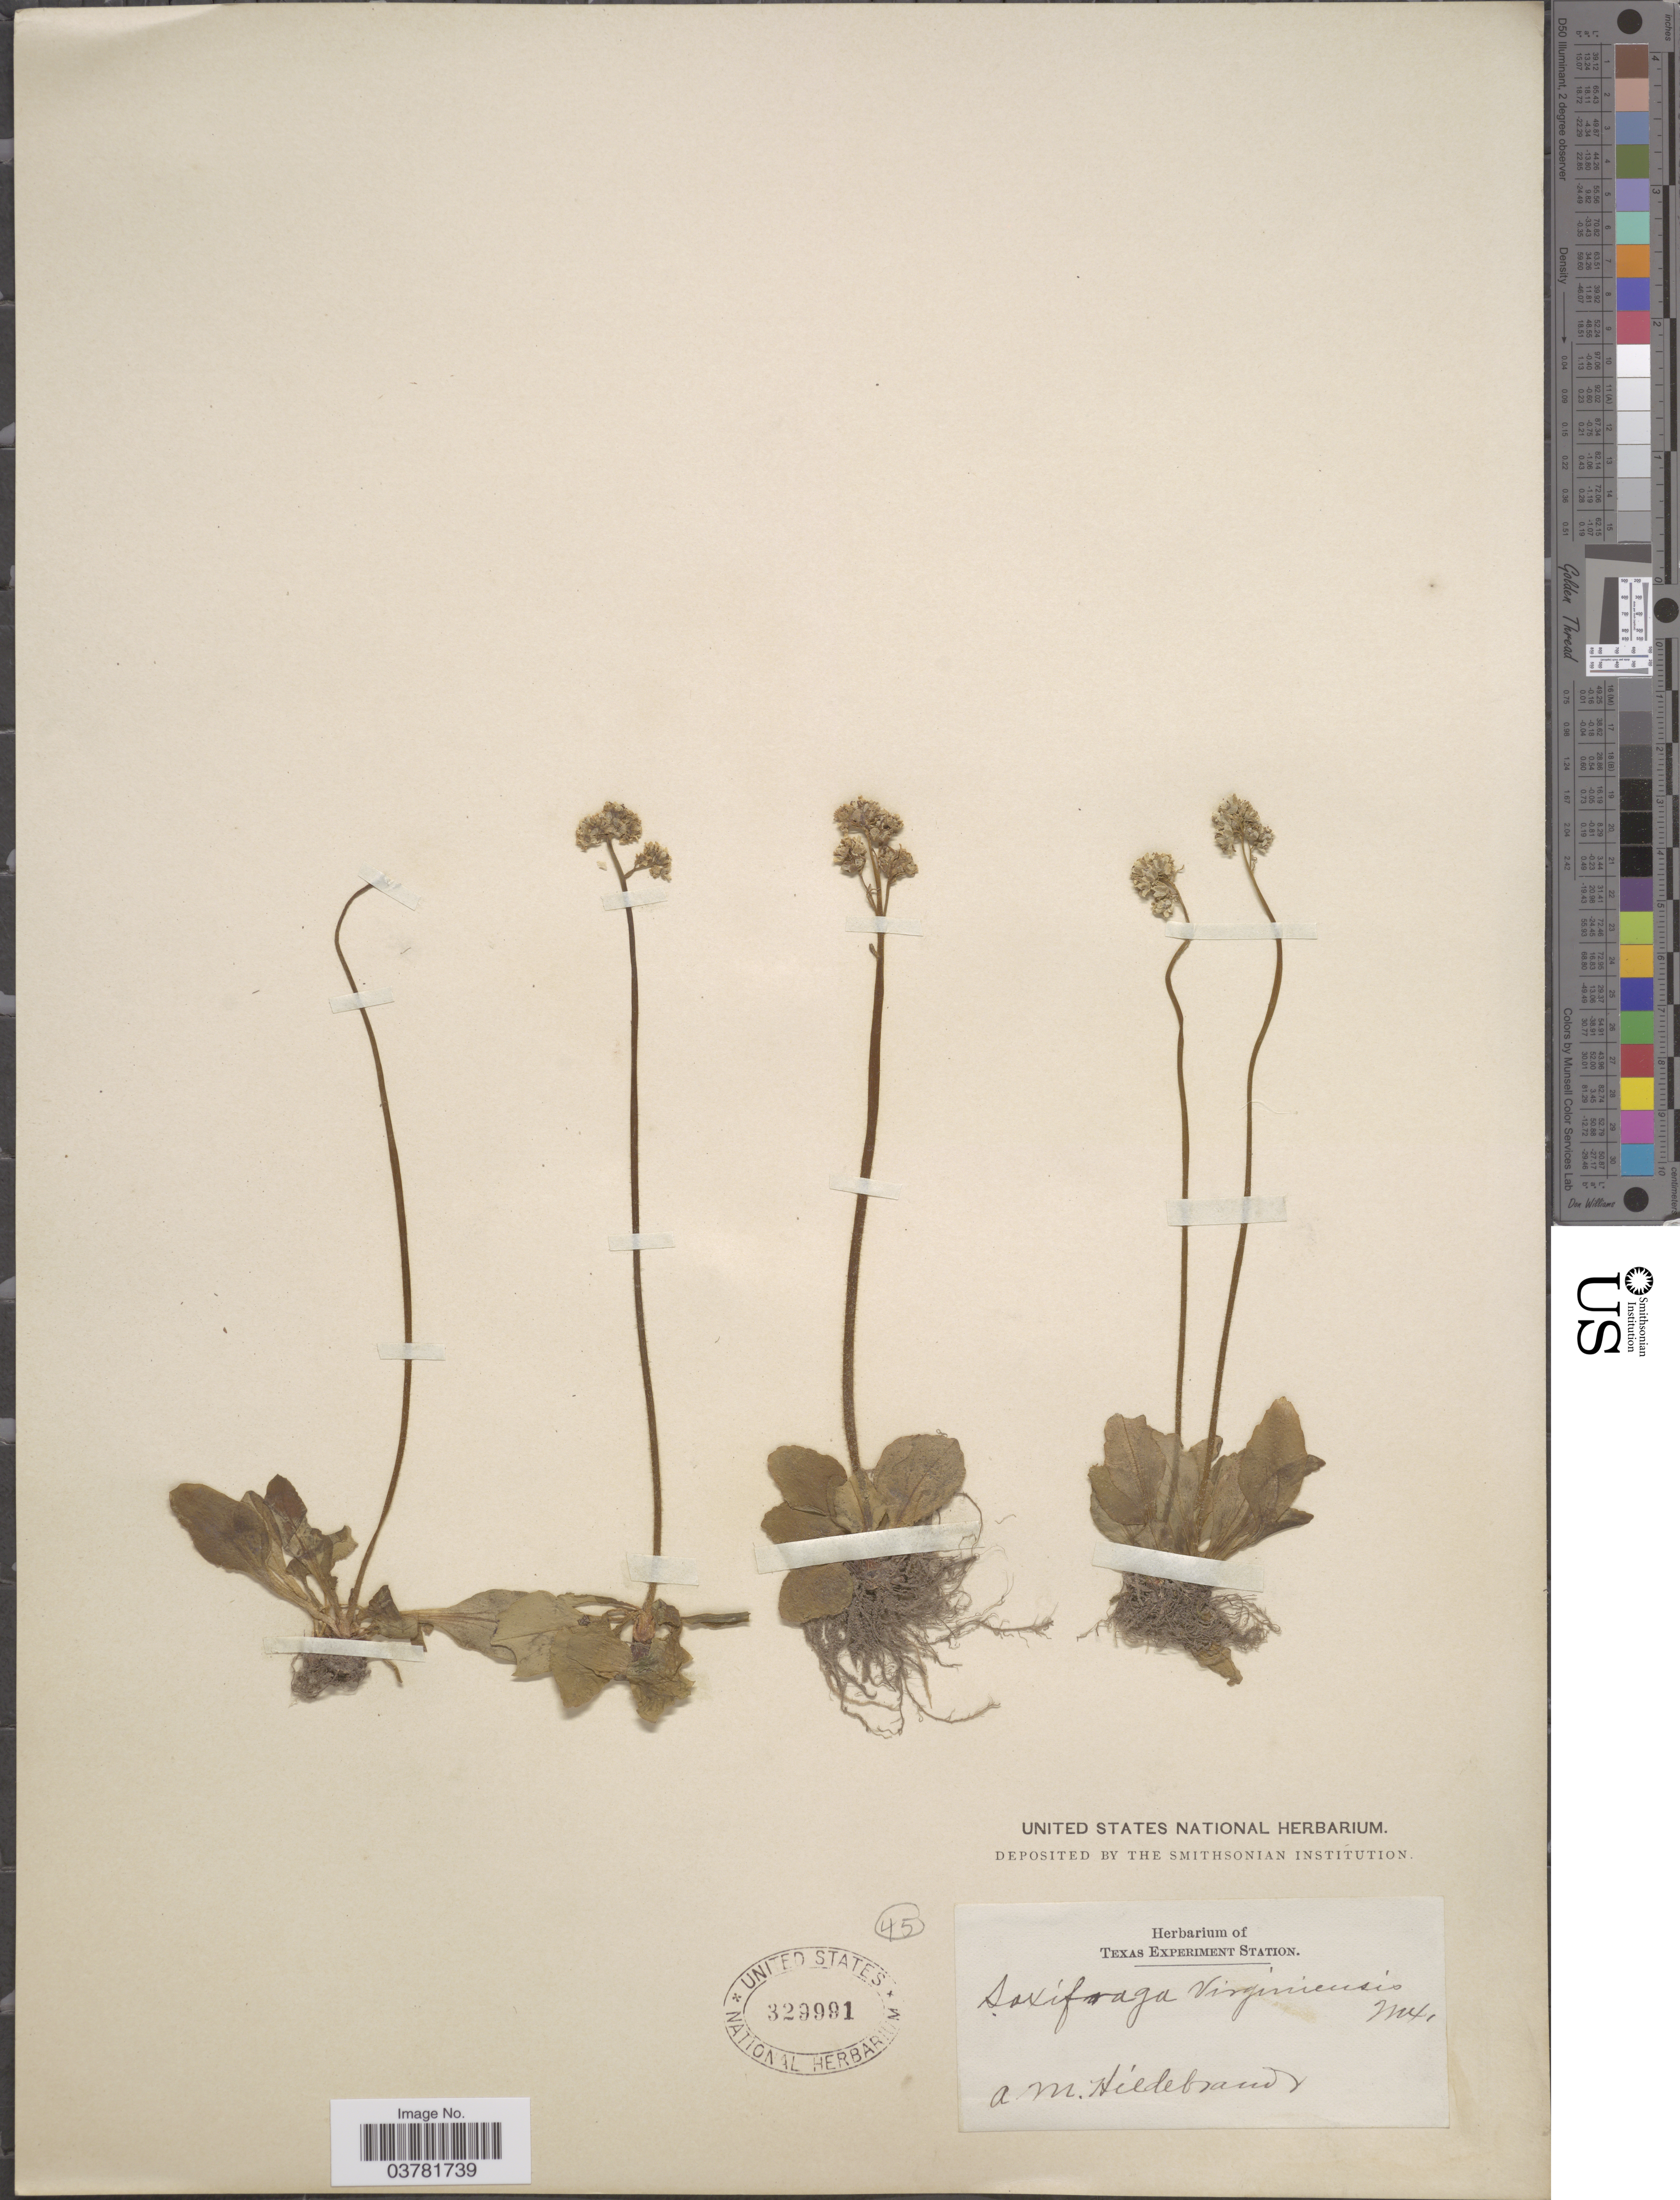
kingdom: Plantae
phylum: Tracheophyta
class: Magnoliopsida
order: Saxifragales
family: Saxifragaceae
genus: Micranthes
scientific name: Micranthes virginiensis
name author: (Michx.) Small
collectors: A. Hildebrand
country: United States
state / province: Texas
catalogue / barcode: US 329991